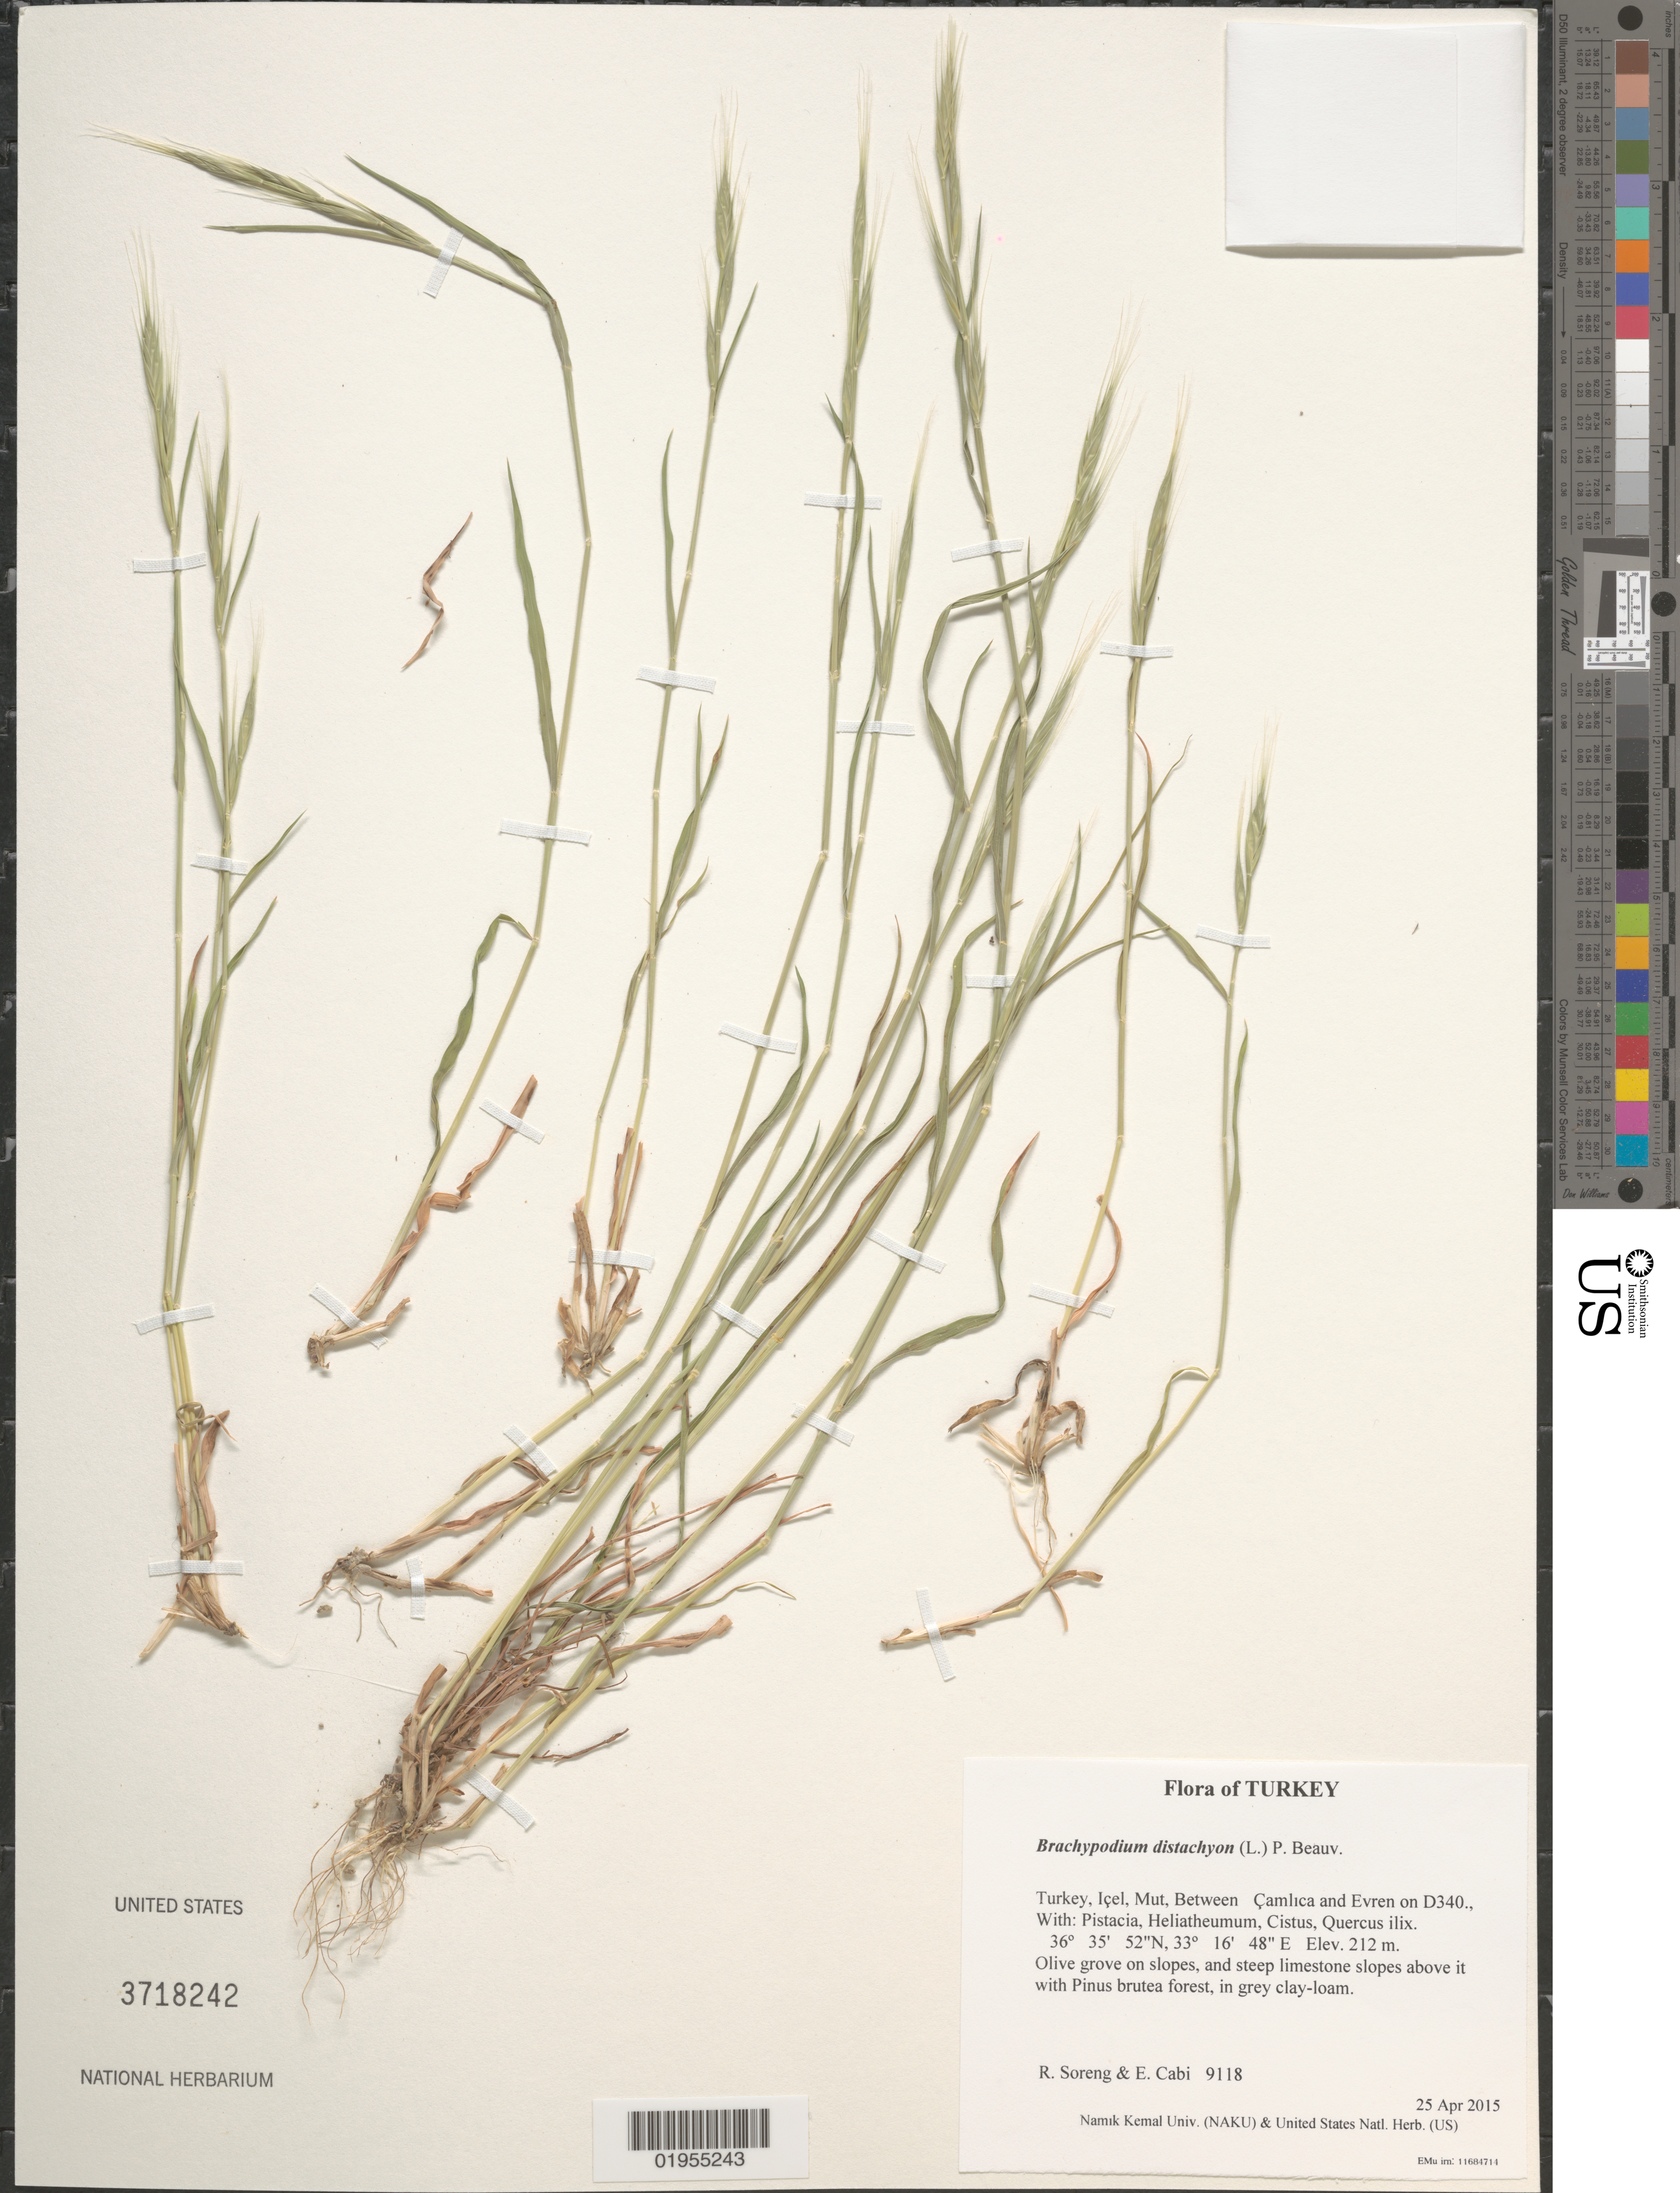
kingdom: Plantae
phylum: Tracheophyta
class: Liliopsida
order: Poales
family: Poaceae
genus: Brachypodium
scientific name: Brachypodium distachyon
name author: (L.) P. Beauv.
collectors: R. J. Soreng & E. Cabi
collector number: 9118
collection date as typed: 2015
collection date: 2015-04-25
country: Turkey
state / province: Mersin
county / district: Mut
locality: Between Camlica and Evren on D340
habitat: Olive grove on slopes, and steep limestone slopes above it with Pinus brutea forest, in grey clay-loam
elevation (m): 212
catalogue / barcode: US 3718242